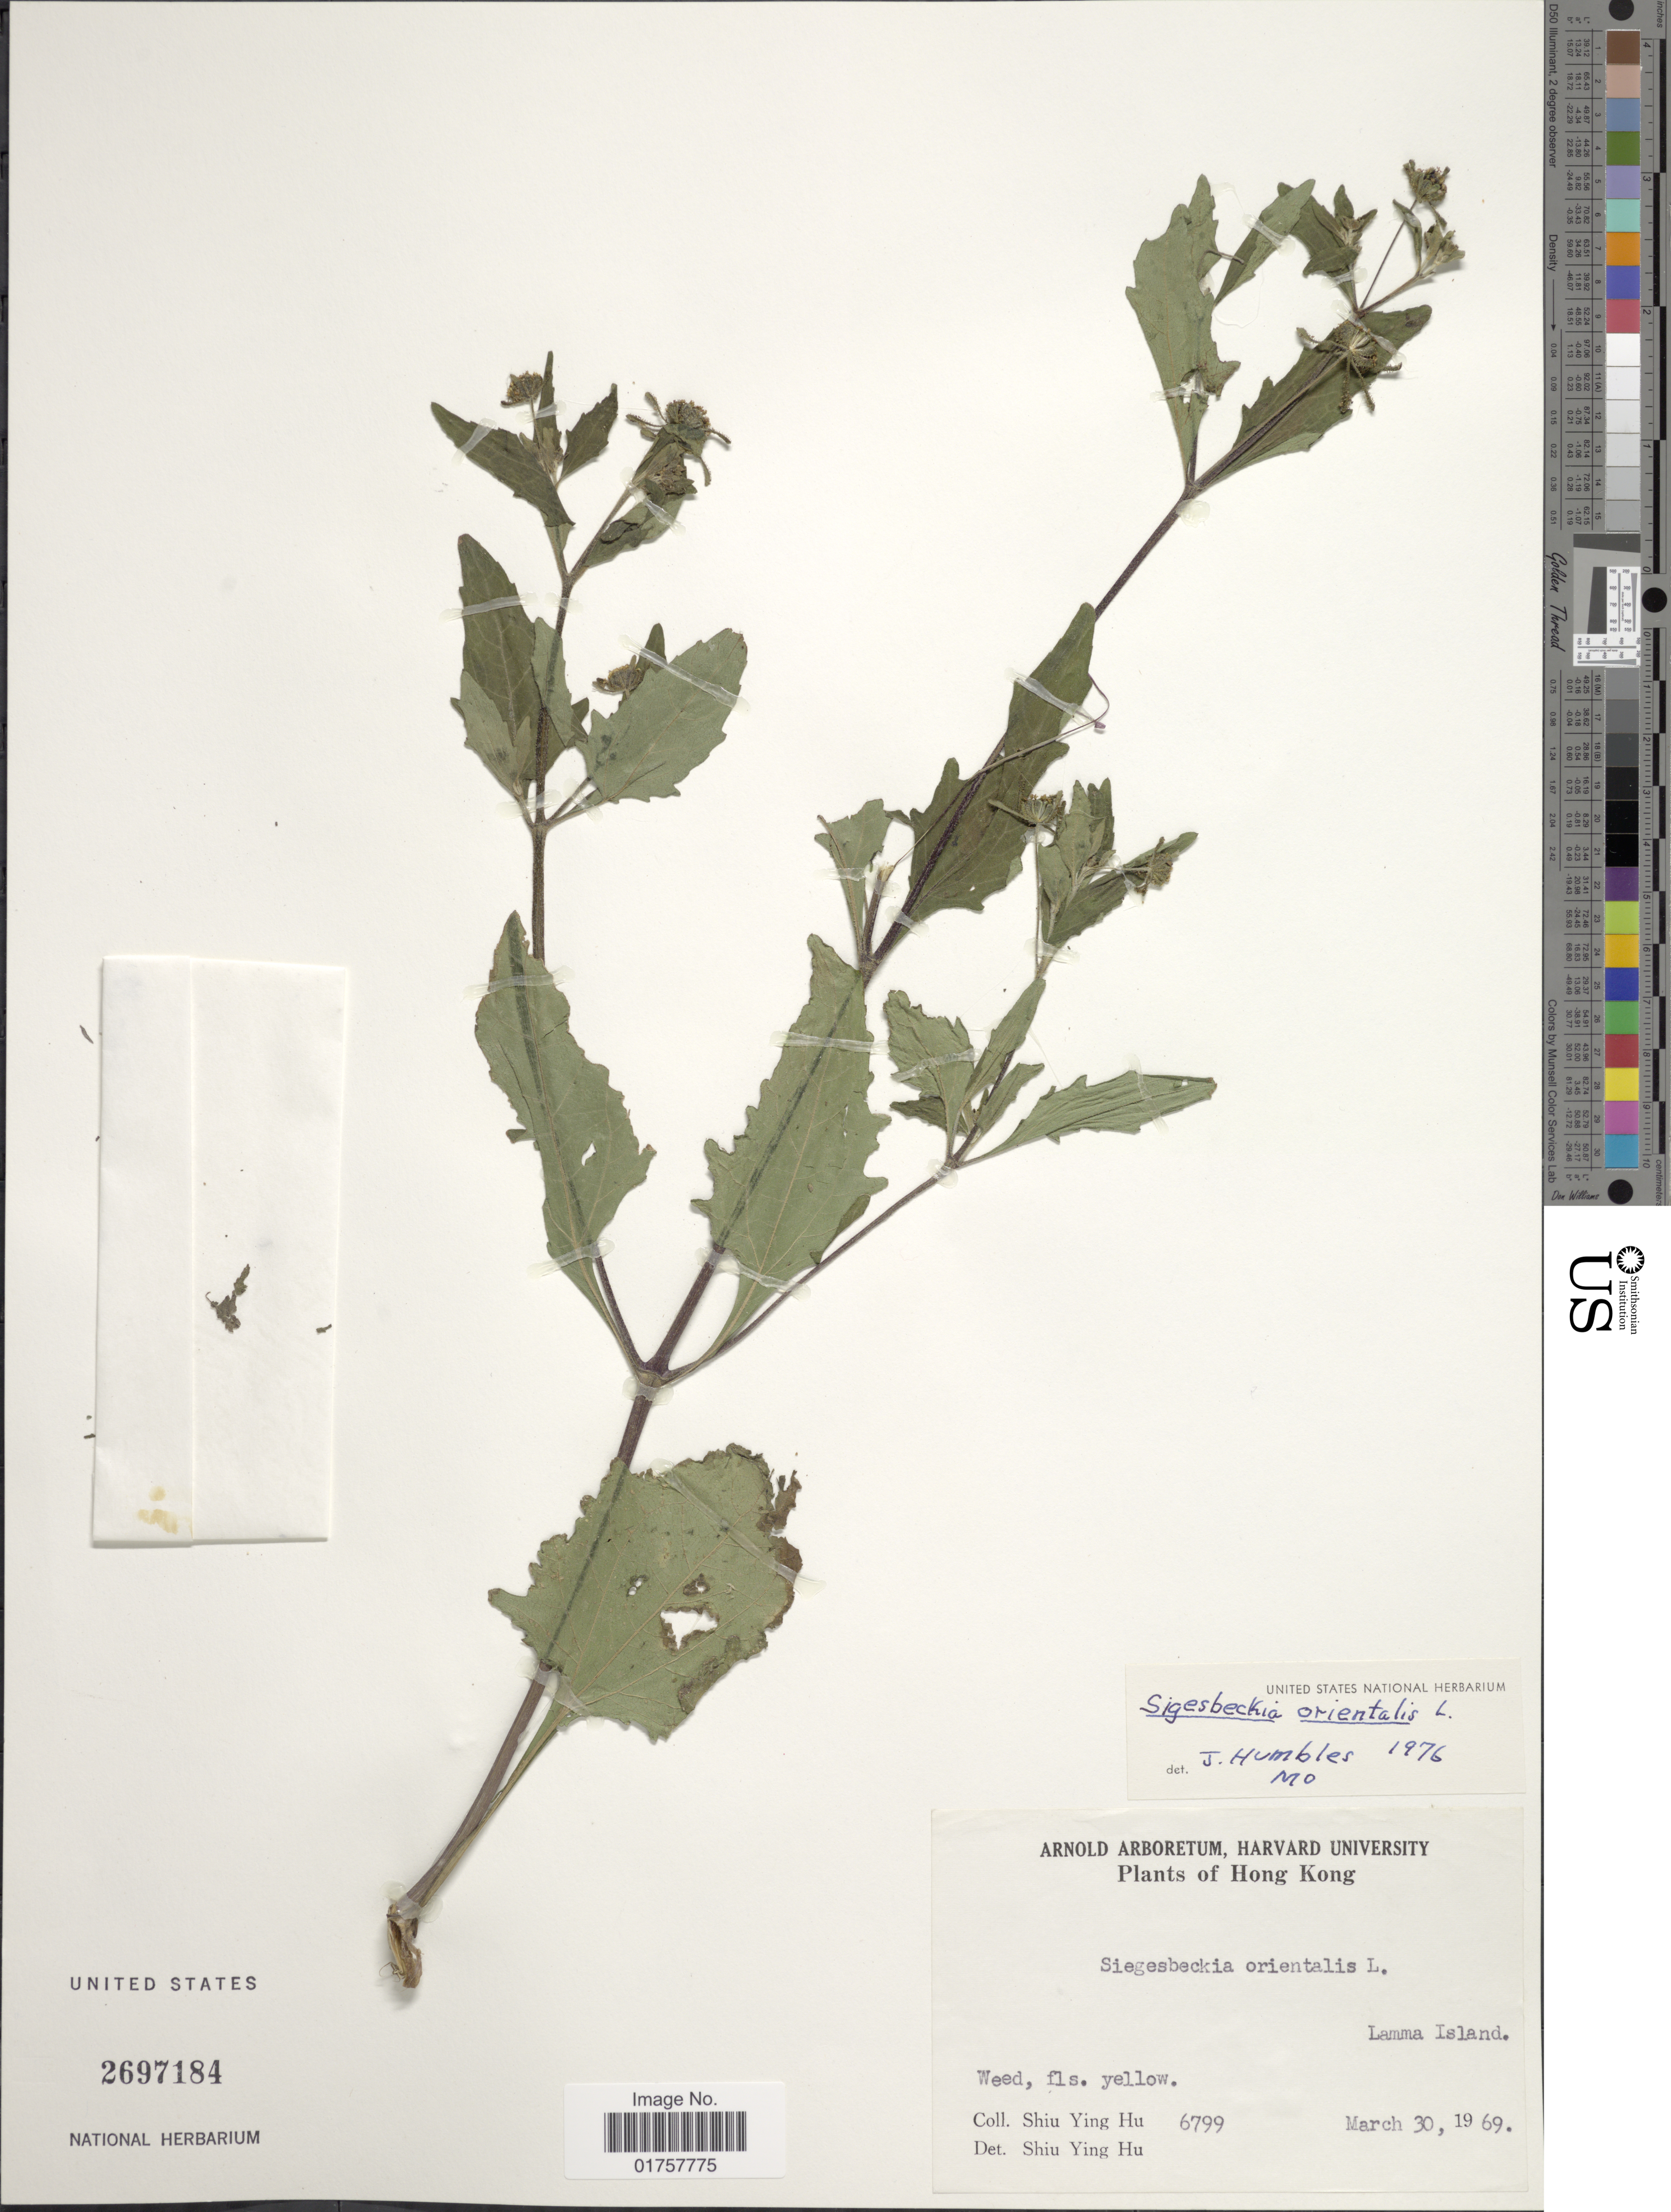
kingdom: Plantae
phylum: Tracheophyta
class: Magnoliopsida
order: Asterales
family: Asteraceae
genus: Sigesbeckia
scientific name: Sigesbeckia orientalis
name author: L.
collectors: S. Y. Hu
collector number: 6799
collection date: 1969-03-30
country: China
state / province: Hong Kong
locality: Lamma Island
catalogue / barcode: US 2697184